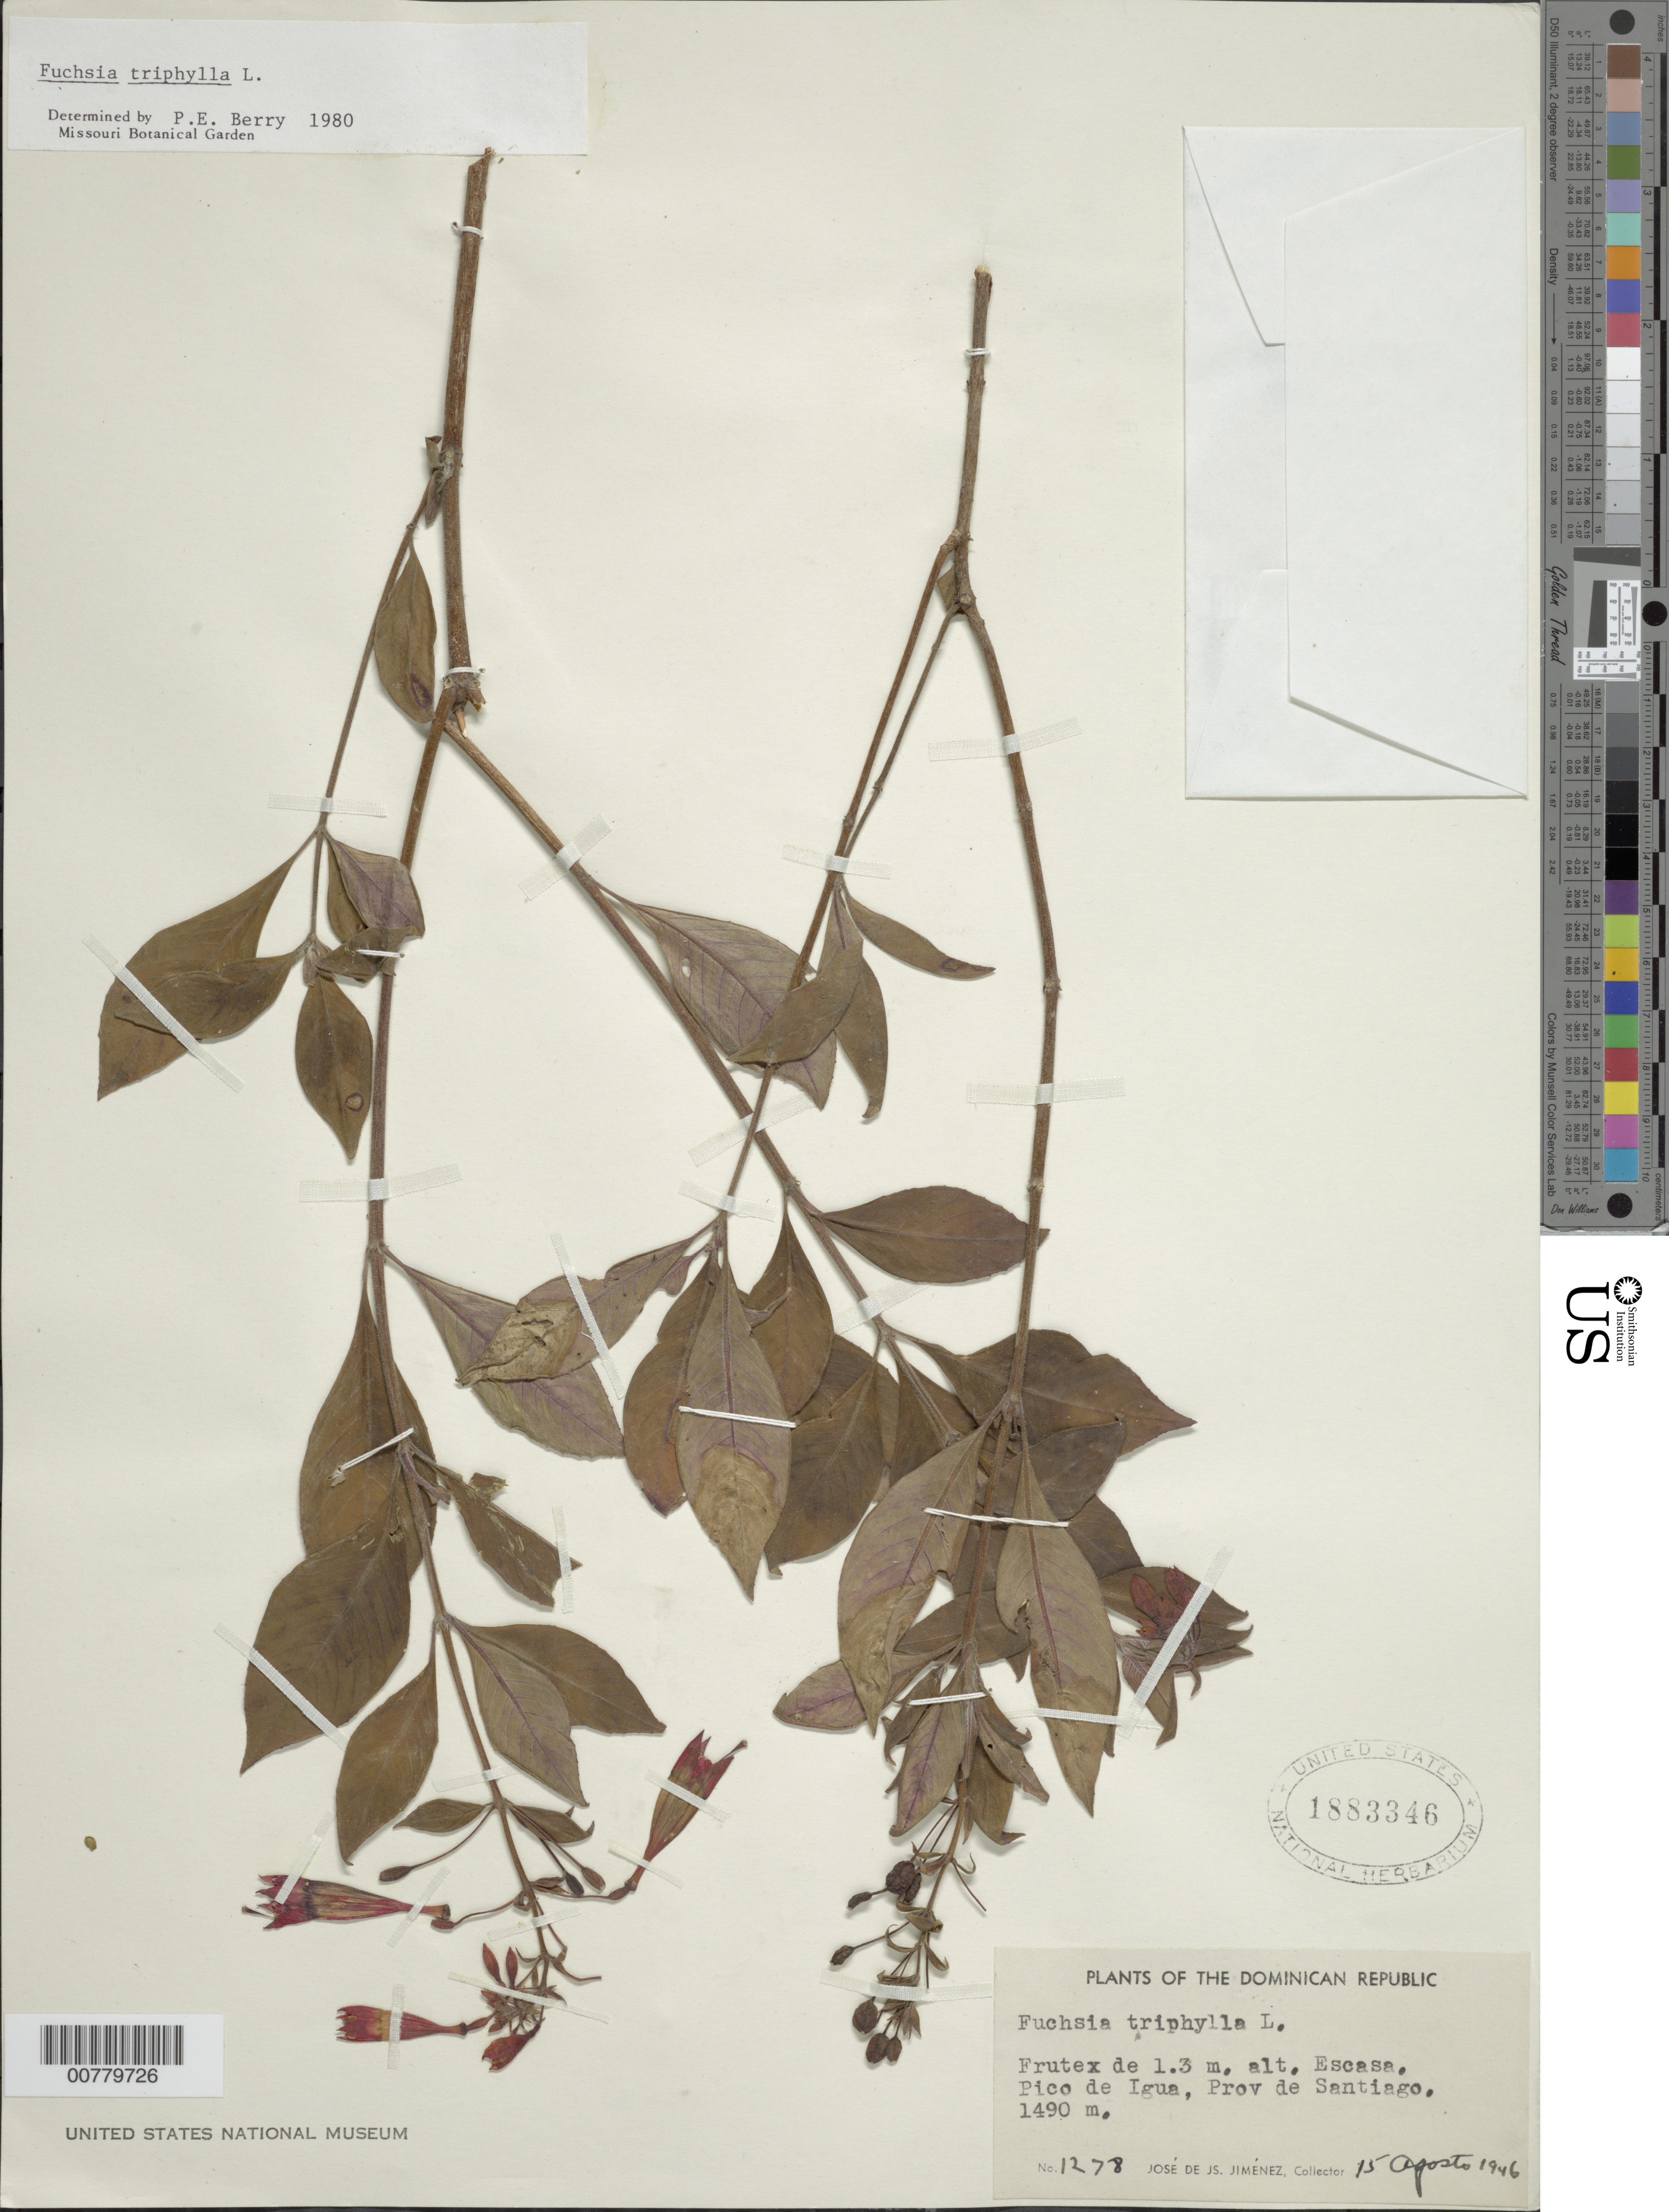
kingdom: Plantae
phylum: Tracheophyta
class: Magnoliopsida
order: Myrtales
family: Onagraceae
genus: Fuchsia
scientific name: Fuchsia triphylla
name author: L.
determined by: Berry, P. E., (WIS), University of Wisconsin - Madison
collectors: J. J. Jiménez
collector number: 1278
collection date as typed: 15 Aug 1946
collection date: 1946-08-15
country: Dominican Republic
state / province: Santiago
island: Hispaniola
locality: Igua Peak.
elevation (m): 1490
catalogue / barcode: US 1883346